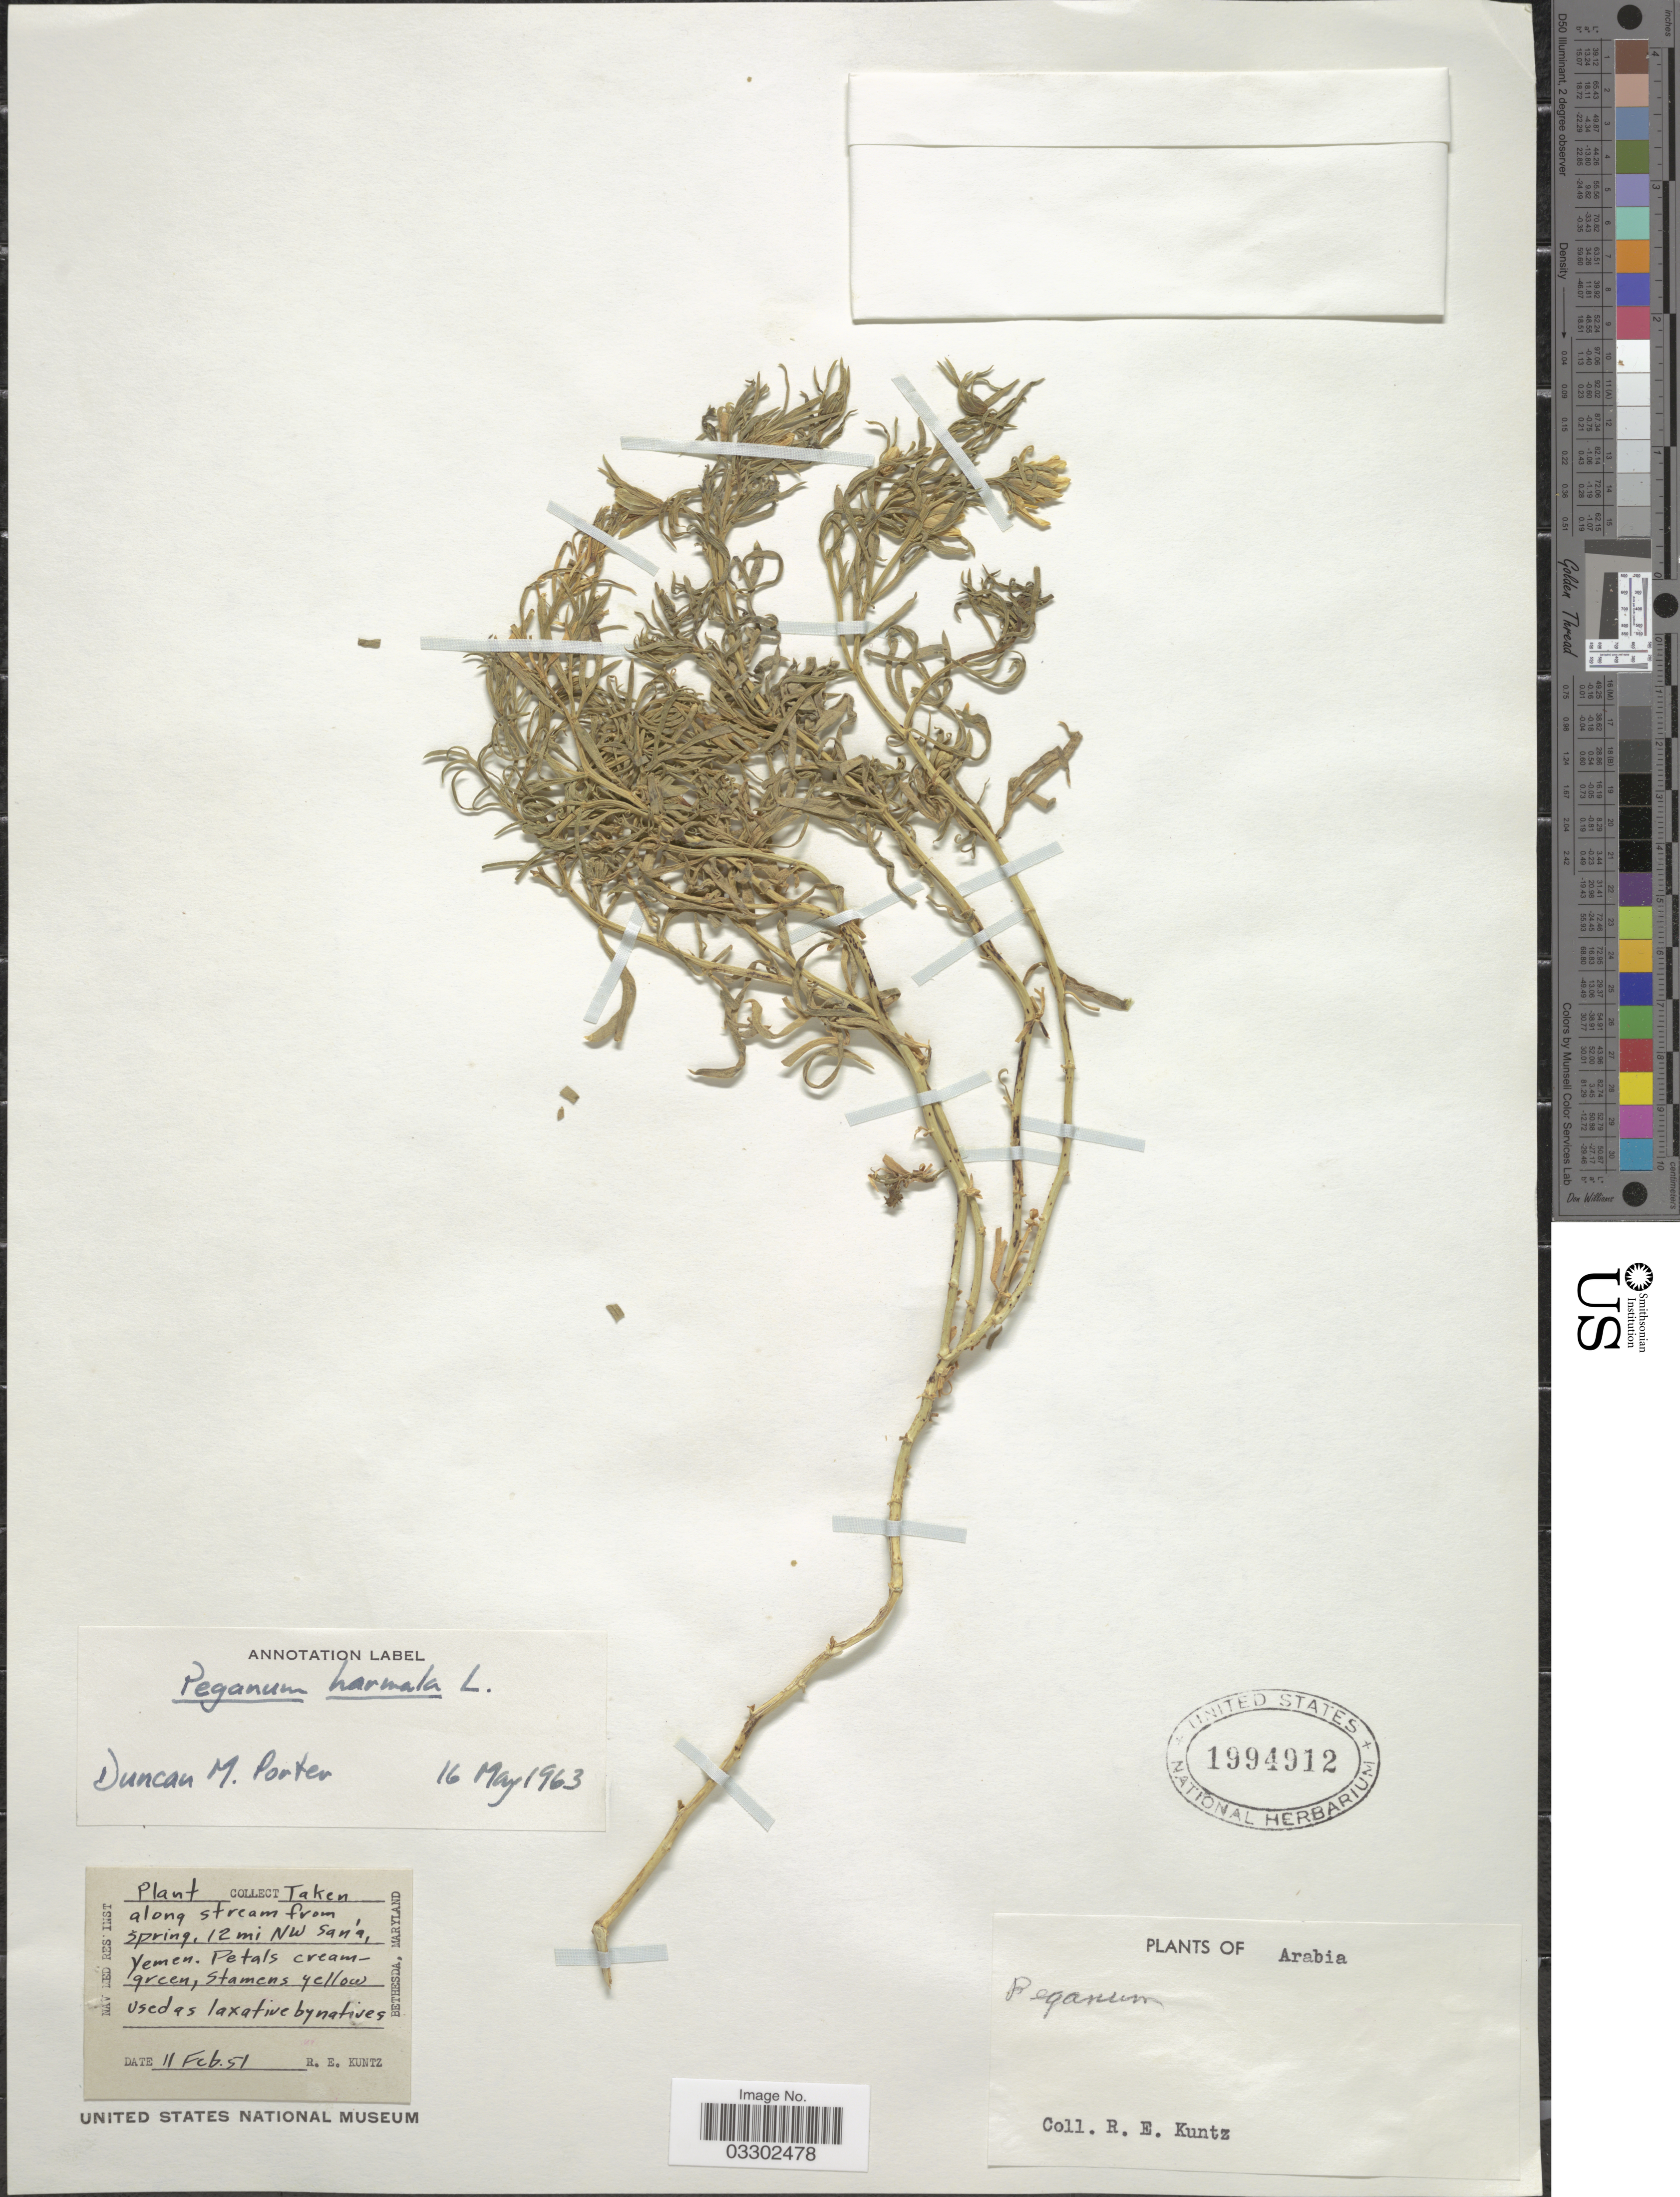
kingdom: Plantae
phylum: Tracheophyta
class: Magnoliopsida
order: Sapindales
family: Tetradiclidaceae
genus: Peganum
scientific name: Peganum harmala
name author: L.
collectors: R. E. Kuntz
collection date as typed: Transcribed d/m/y: 11/2/51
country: Yemen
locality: Arabia. Along stream from spring, 12 mi NW San'a.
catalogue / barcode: US 1994912